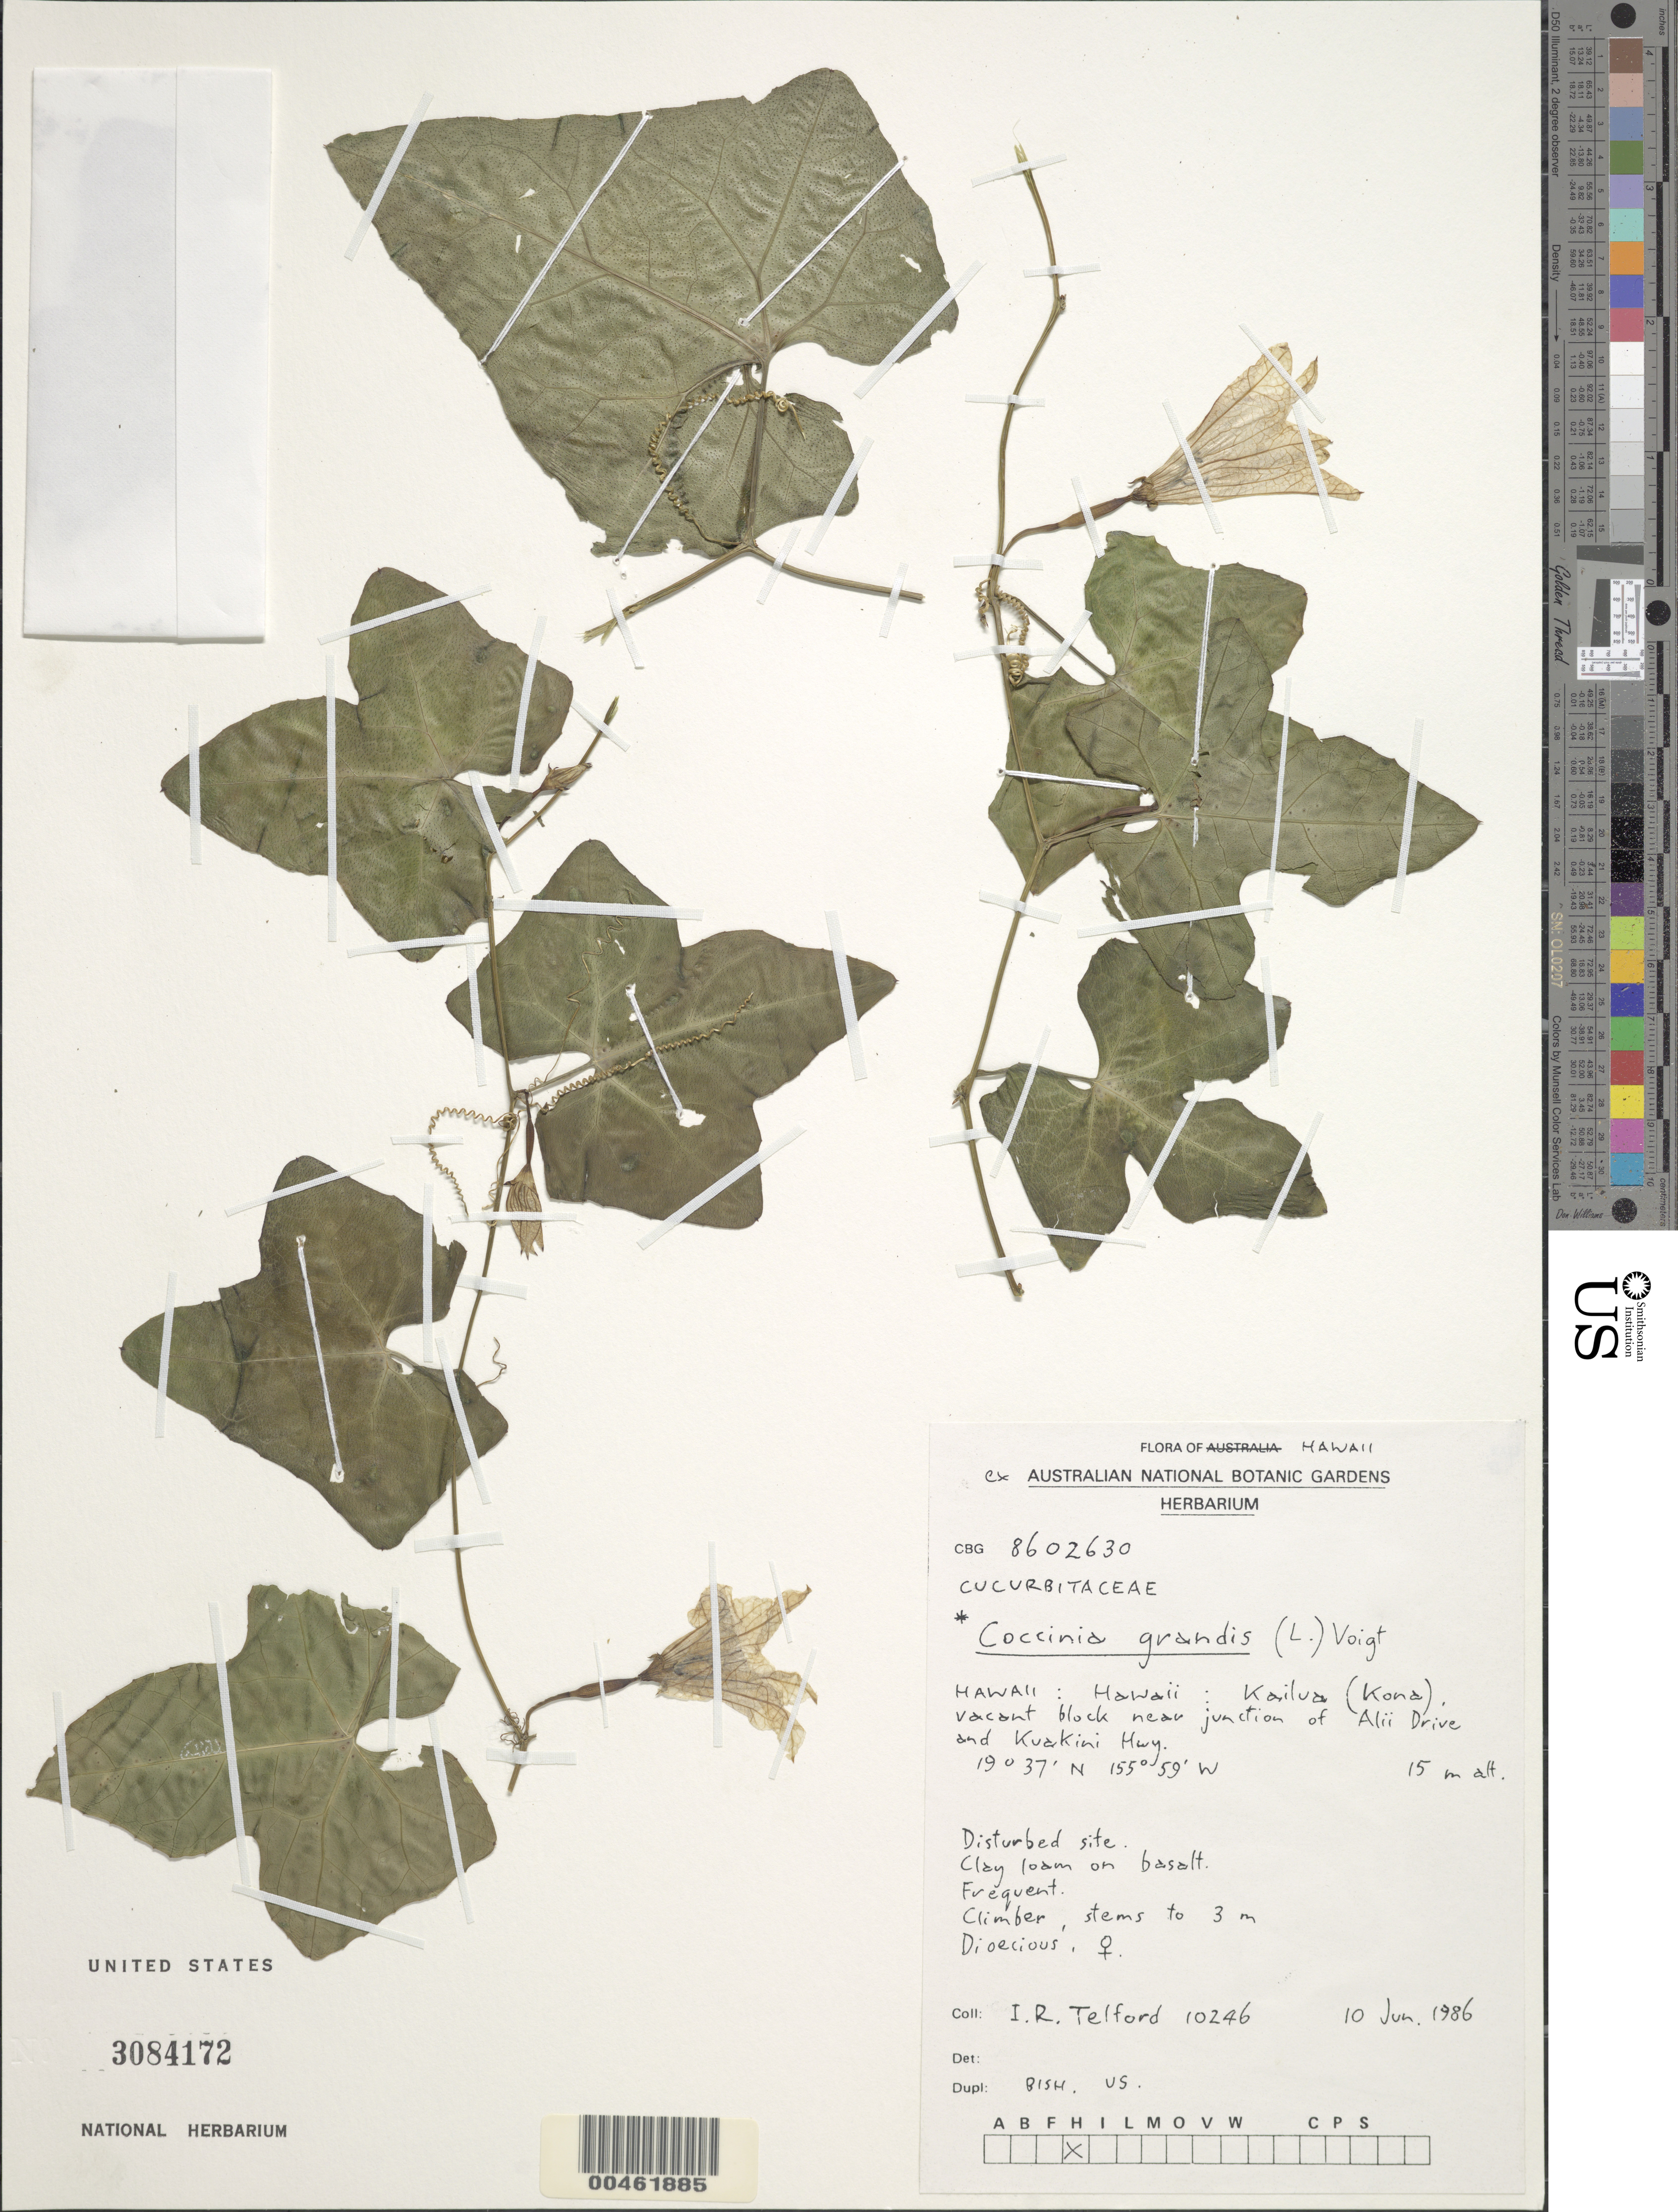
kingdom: Plantae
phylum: Tracheophyta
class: Magnoliopsida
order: Cucurbitales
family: Cucurbitaceae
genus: Coccinia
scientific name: Coccinia grandis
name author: (L.) Voigt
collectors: I. R. Telford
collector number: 10246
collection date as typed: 10 Jun 1986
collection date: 1986-06-10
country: United States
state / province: Hawaii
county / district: Hawaii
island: Hawaii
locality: Kailua (Kona), vacant block near junction of Alii Drive and Kuakini Highway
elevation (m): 15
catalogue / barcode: US 3084172